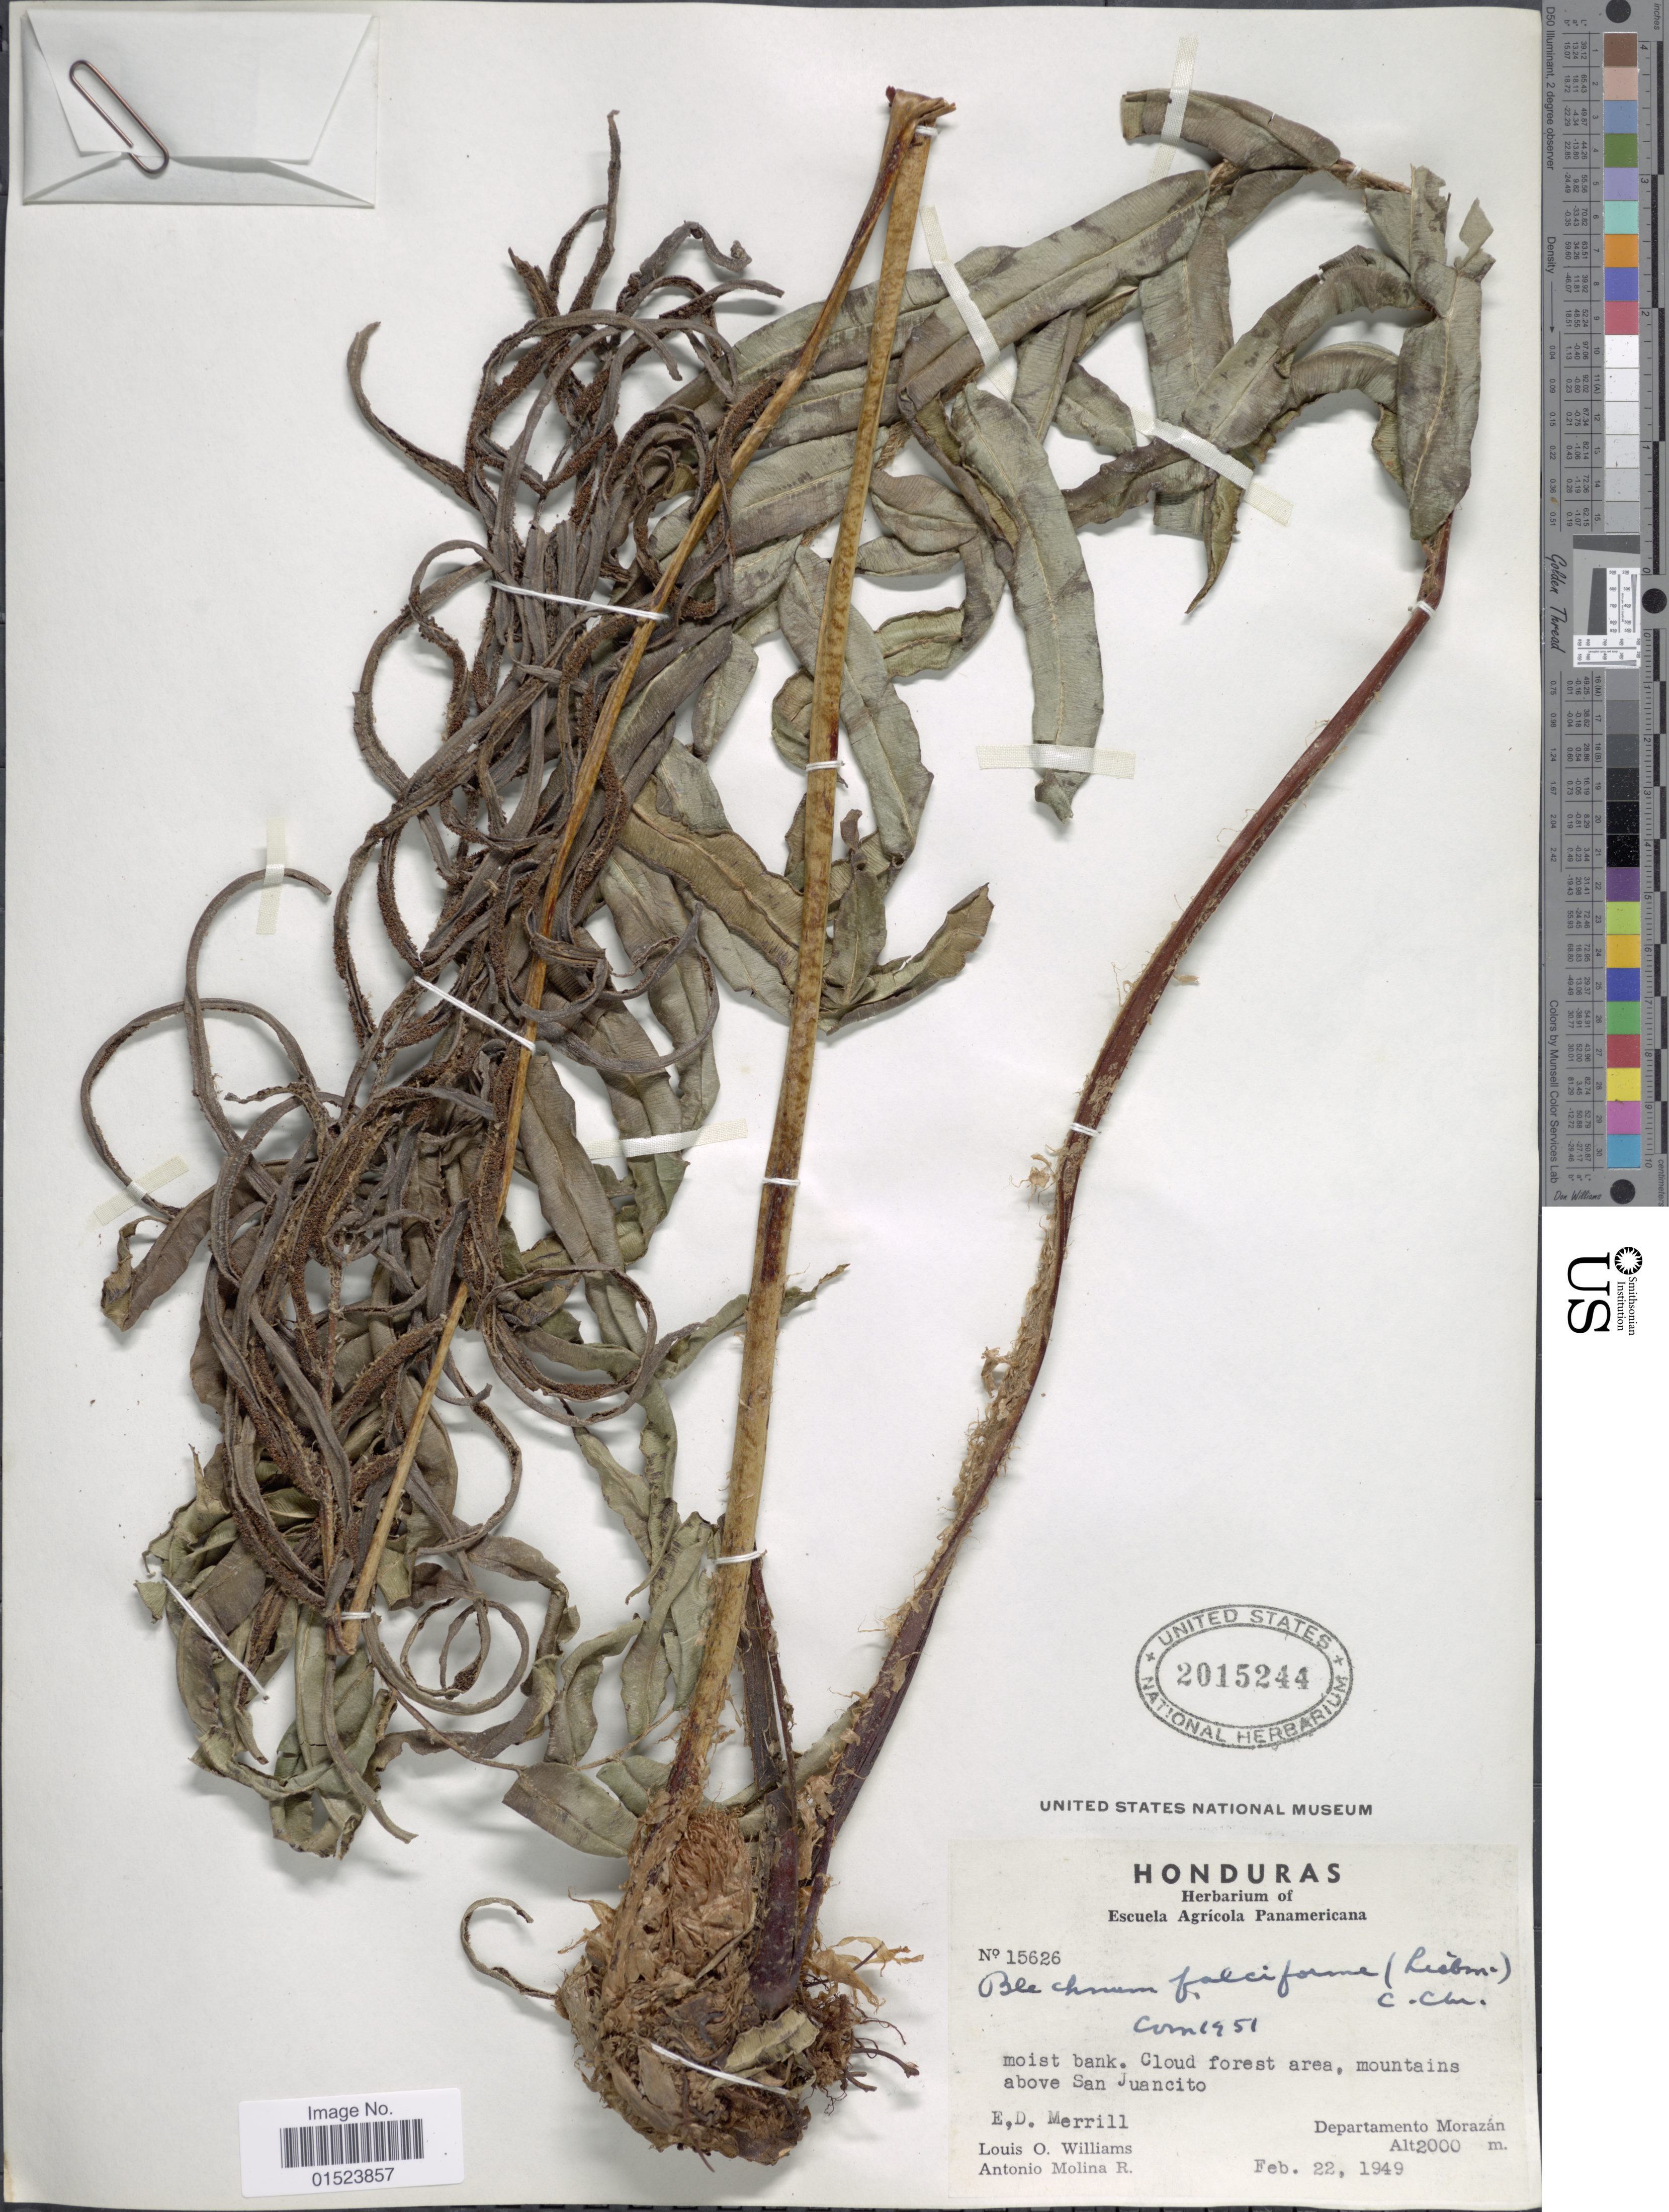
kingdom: Plantae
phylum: Tracheophyta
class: Polypodiopsida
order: Polypodiales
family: Blechnaceae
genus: Blechnum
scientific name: Blechnum falciforme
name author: (Liebm.) C. Chr.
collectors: L. O. Williams & A. Molina R.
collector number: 15626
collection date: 1949-02-22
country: Honduras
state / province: Fco. Morazán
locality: Mountains above San Juancito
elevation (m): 2000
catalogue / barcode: US 2015244